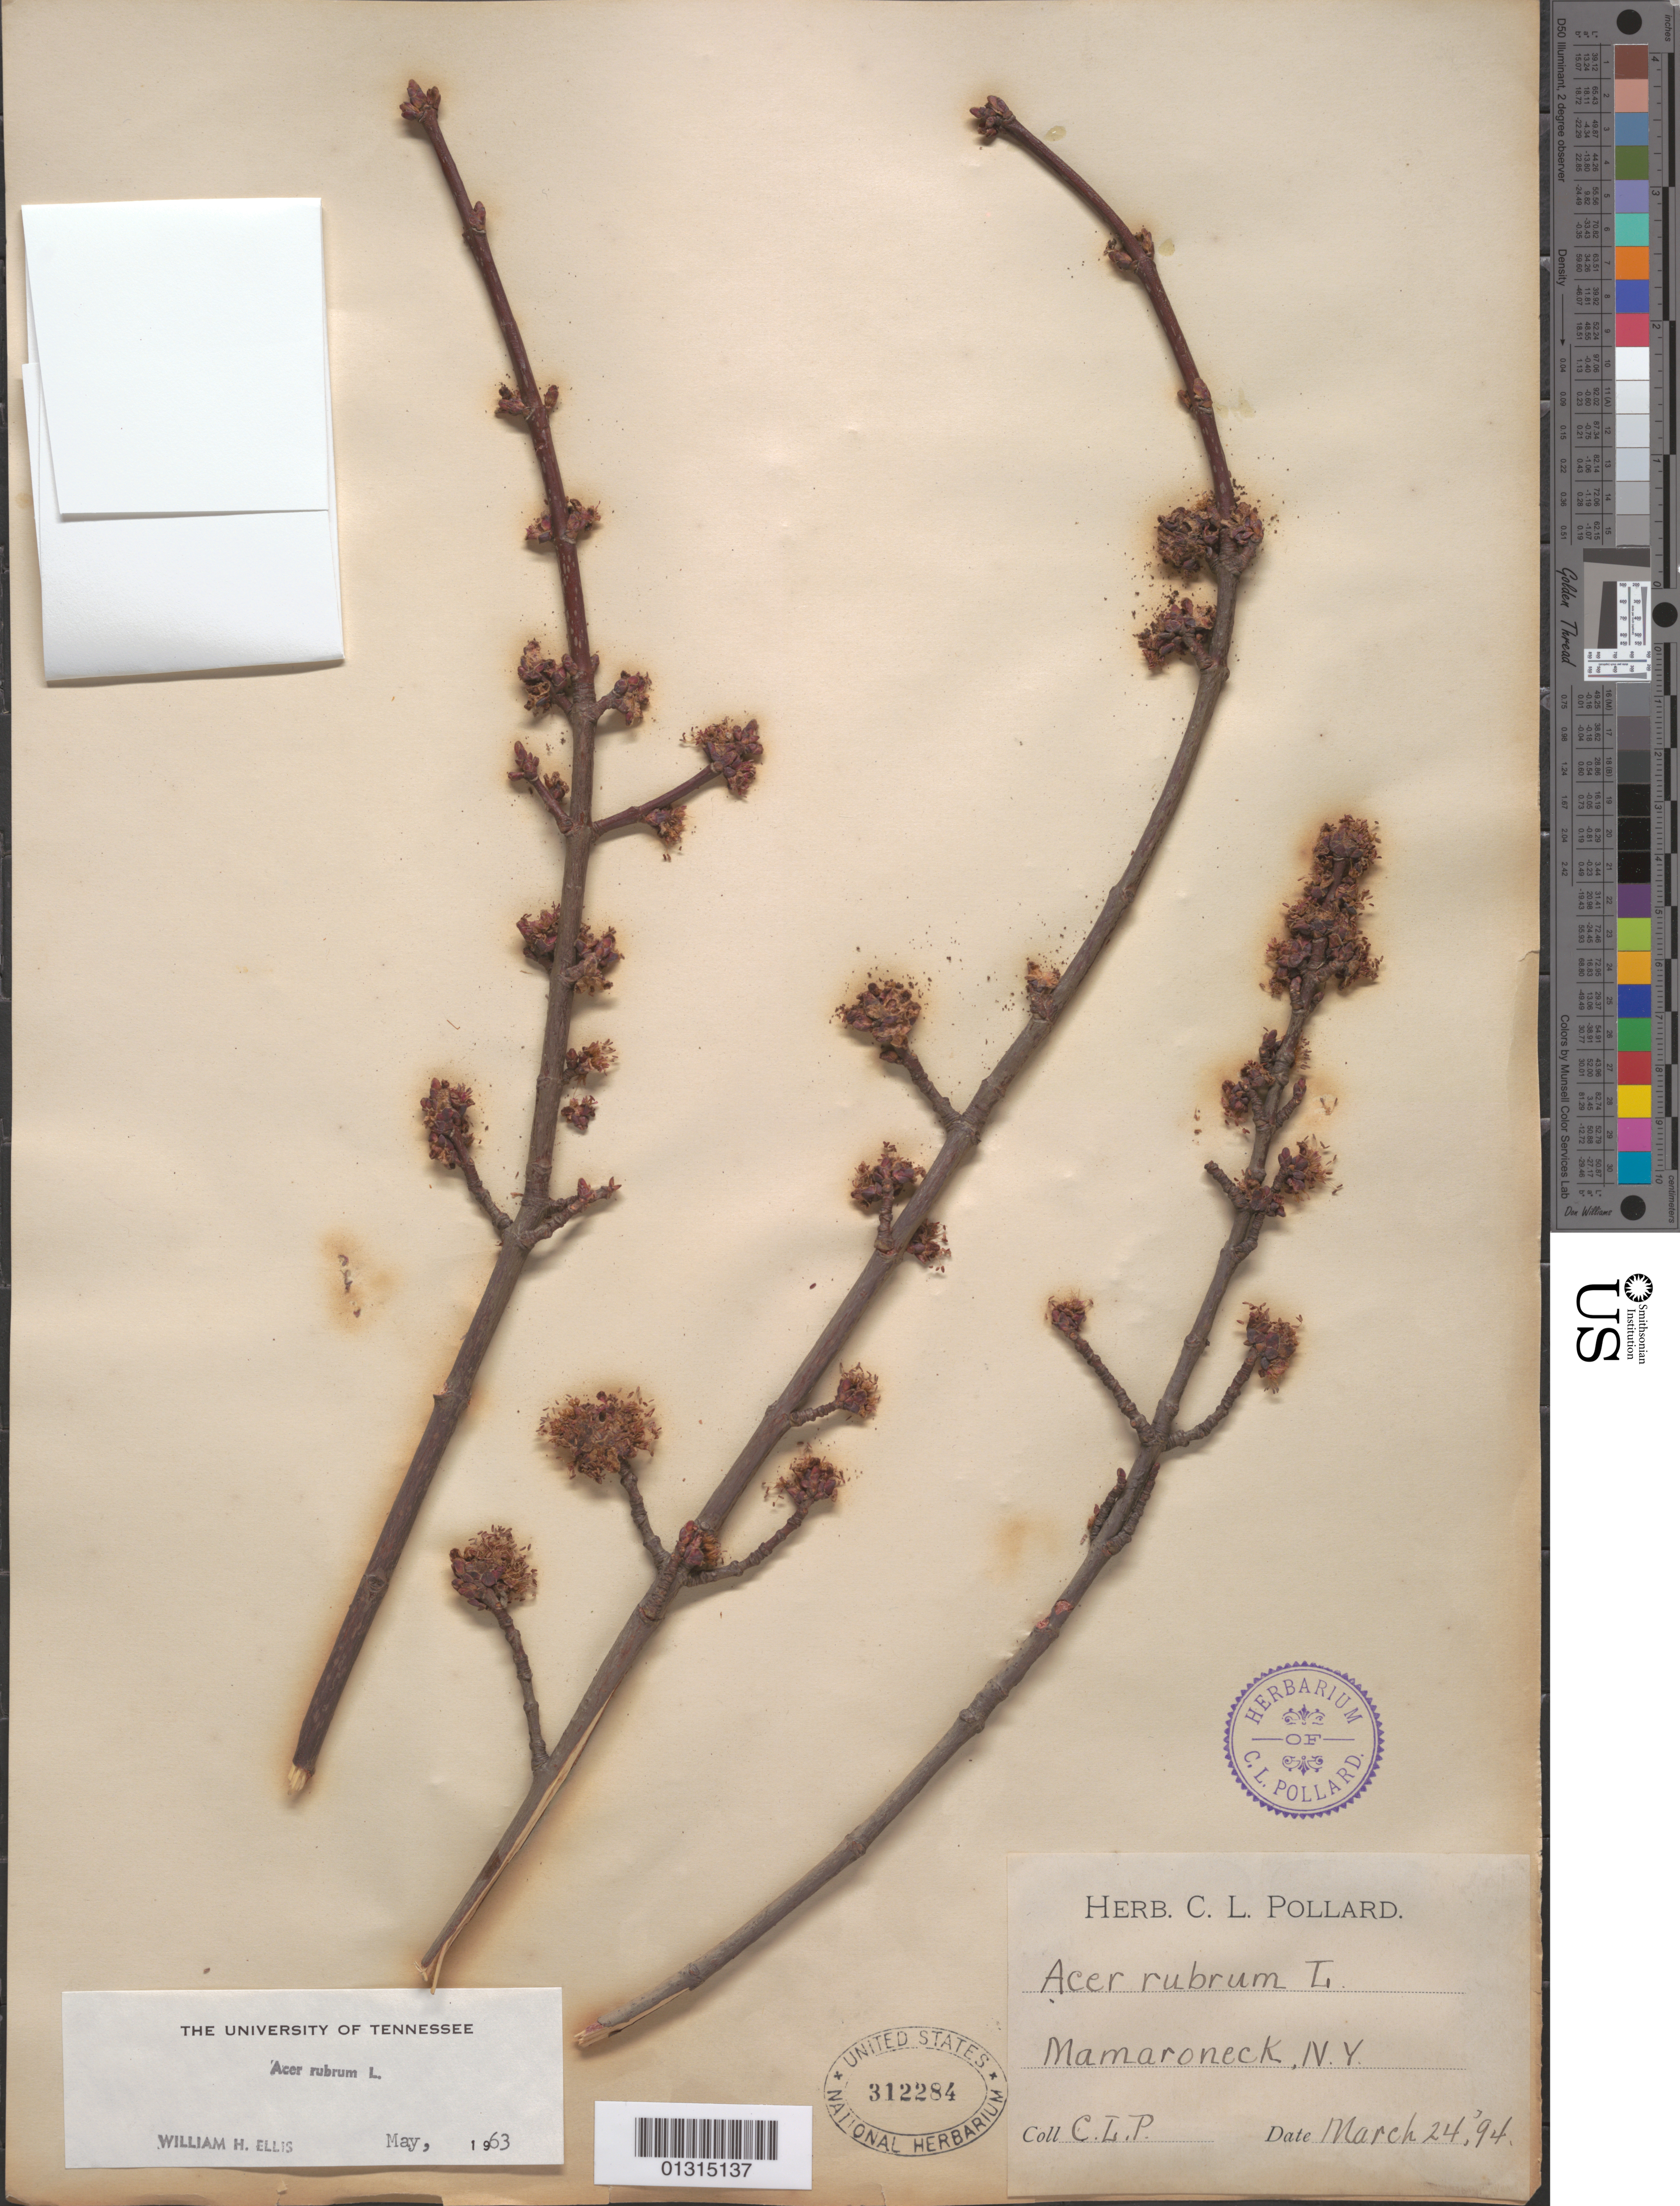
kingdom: Plantae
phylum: Tracheophyta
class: Magnoliopsida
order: Sapindales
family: Sapindaceae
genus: Acer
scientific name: Acer rubrum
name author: L.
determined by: Ellis, W. H.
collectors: C. L. Pollard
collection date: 1894-03-24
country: United States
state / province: New York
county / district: Westchester County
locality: Mamaroneck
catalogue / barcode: US 312284